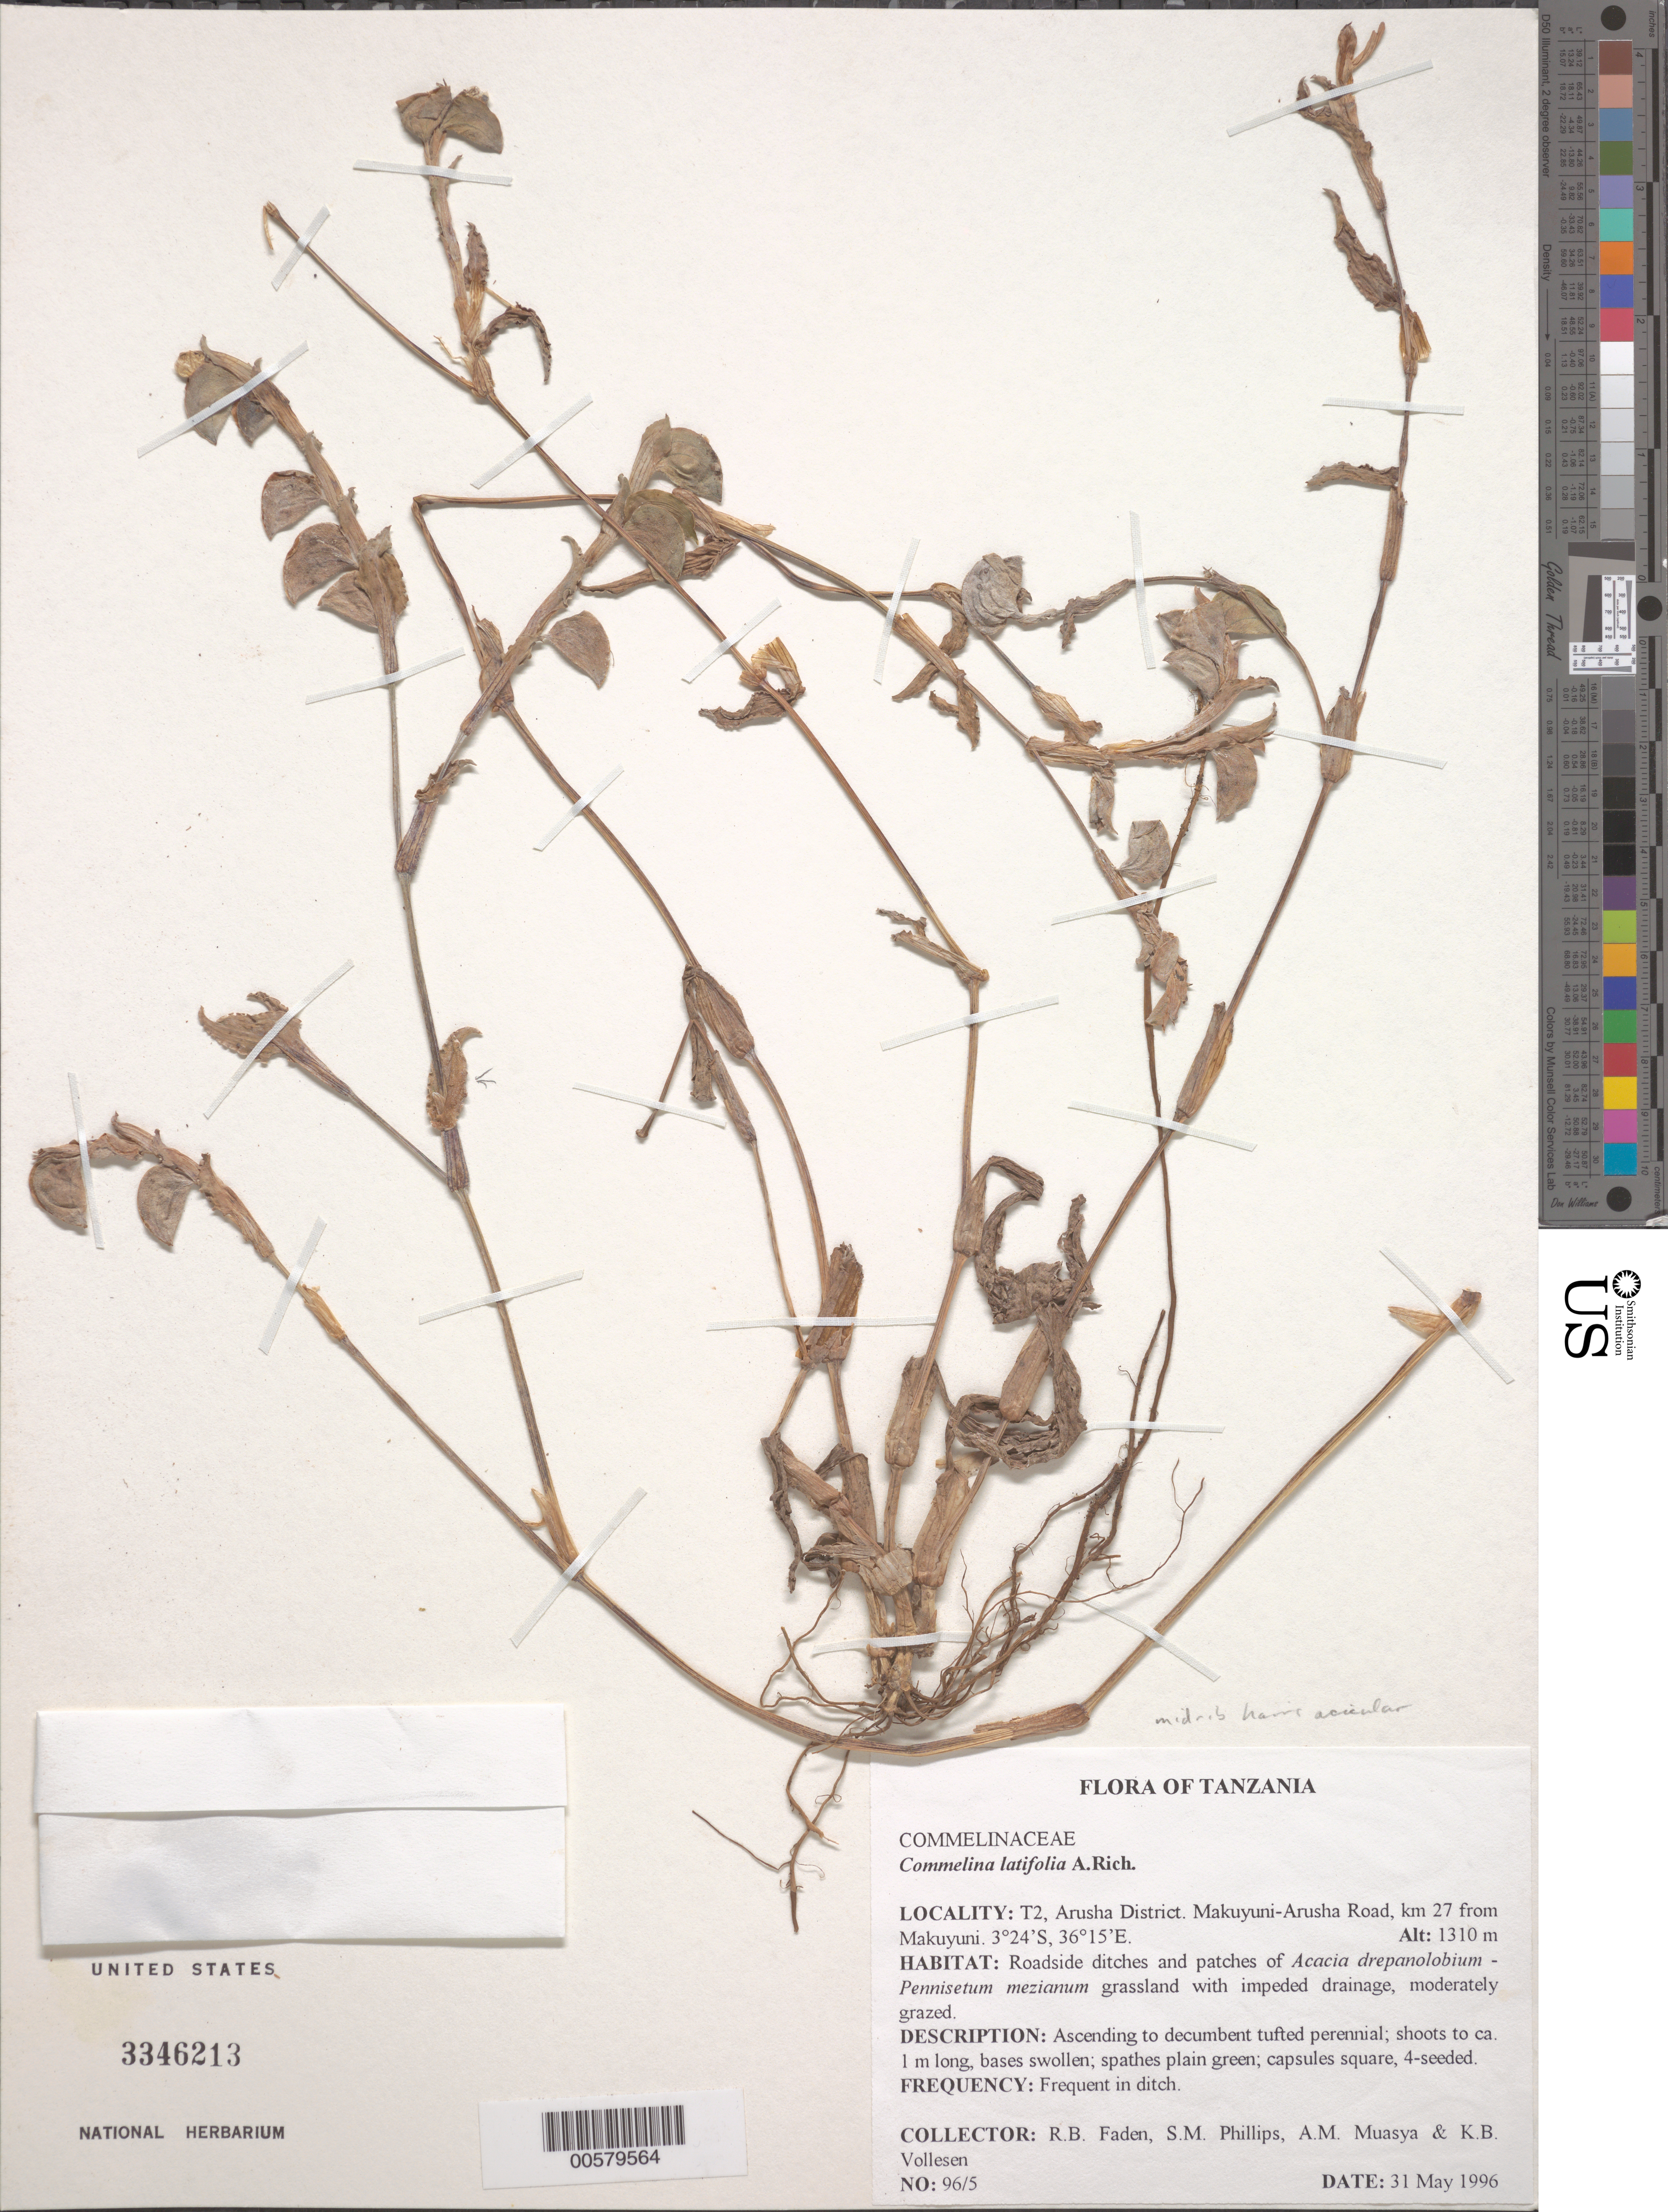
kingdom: Plantae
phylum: Tracheophyta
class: Liliopsida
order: Commelinales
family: Commelinaceae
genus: Commelina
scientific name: Commelina latifolia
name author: Hochst. ex A. Rich.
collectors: R. B. Faden, S. M. Phillips, A. Muasya & K. Vollesen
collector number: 96/5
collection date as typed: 21 May 1996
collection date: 1996-05-21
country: Tanzania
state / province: Arusha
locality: Makuyuni - arusha road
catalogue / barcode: US 3346213